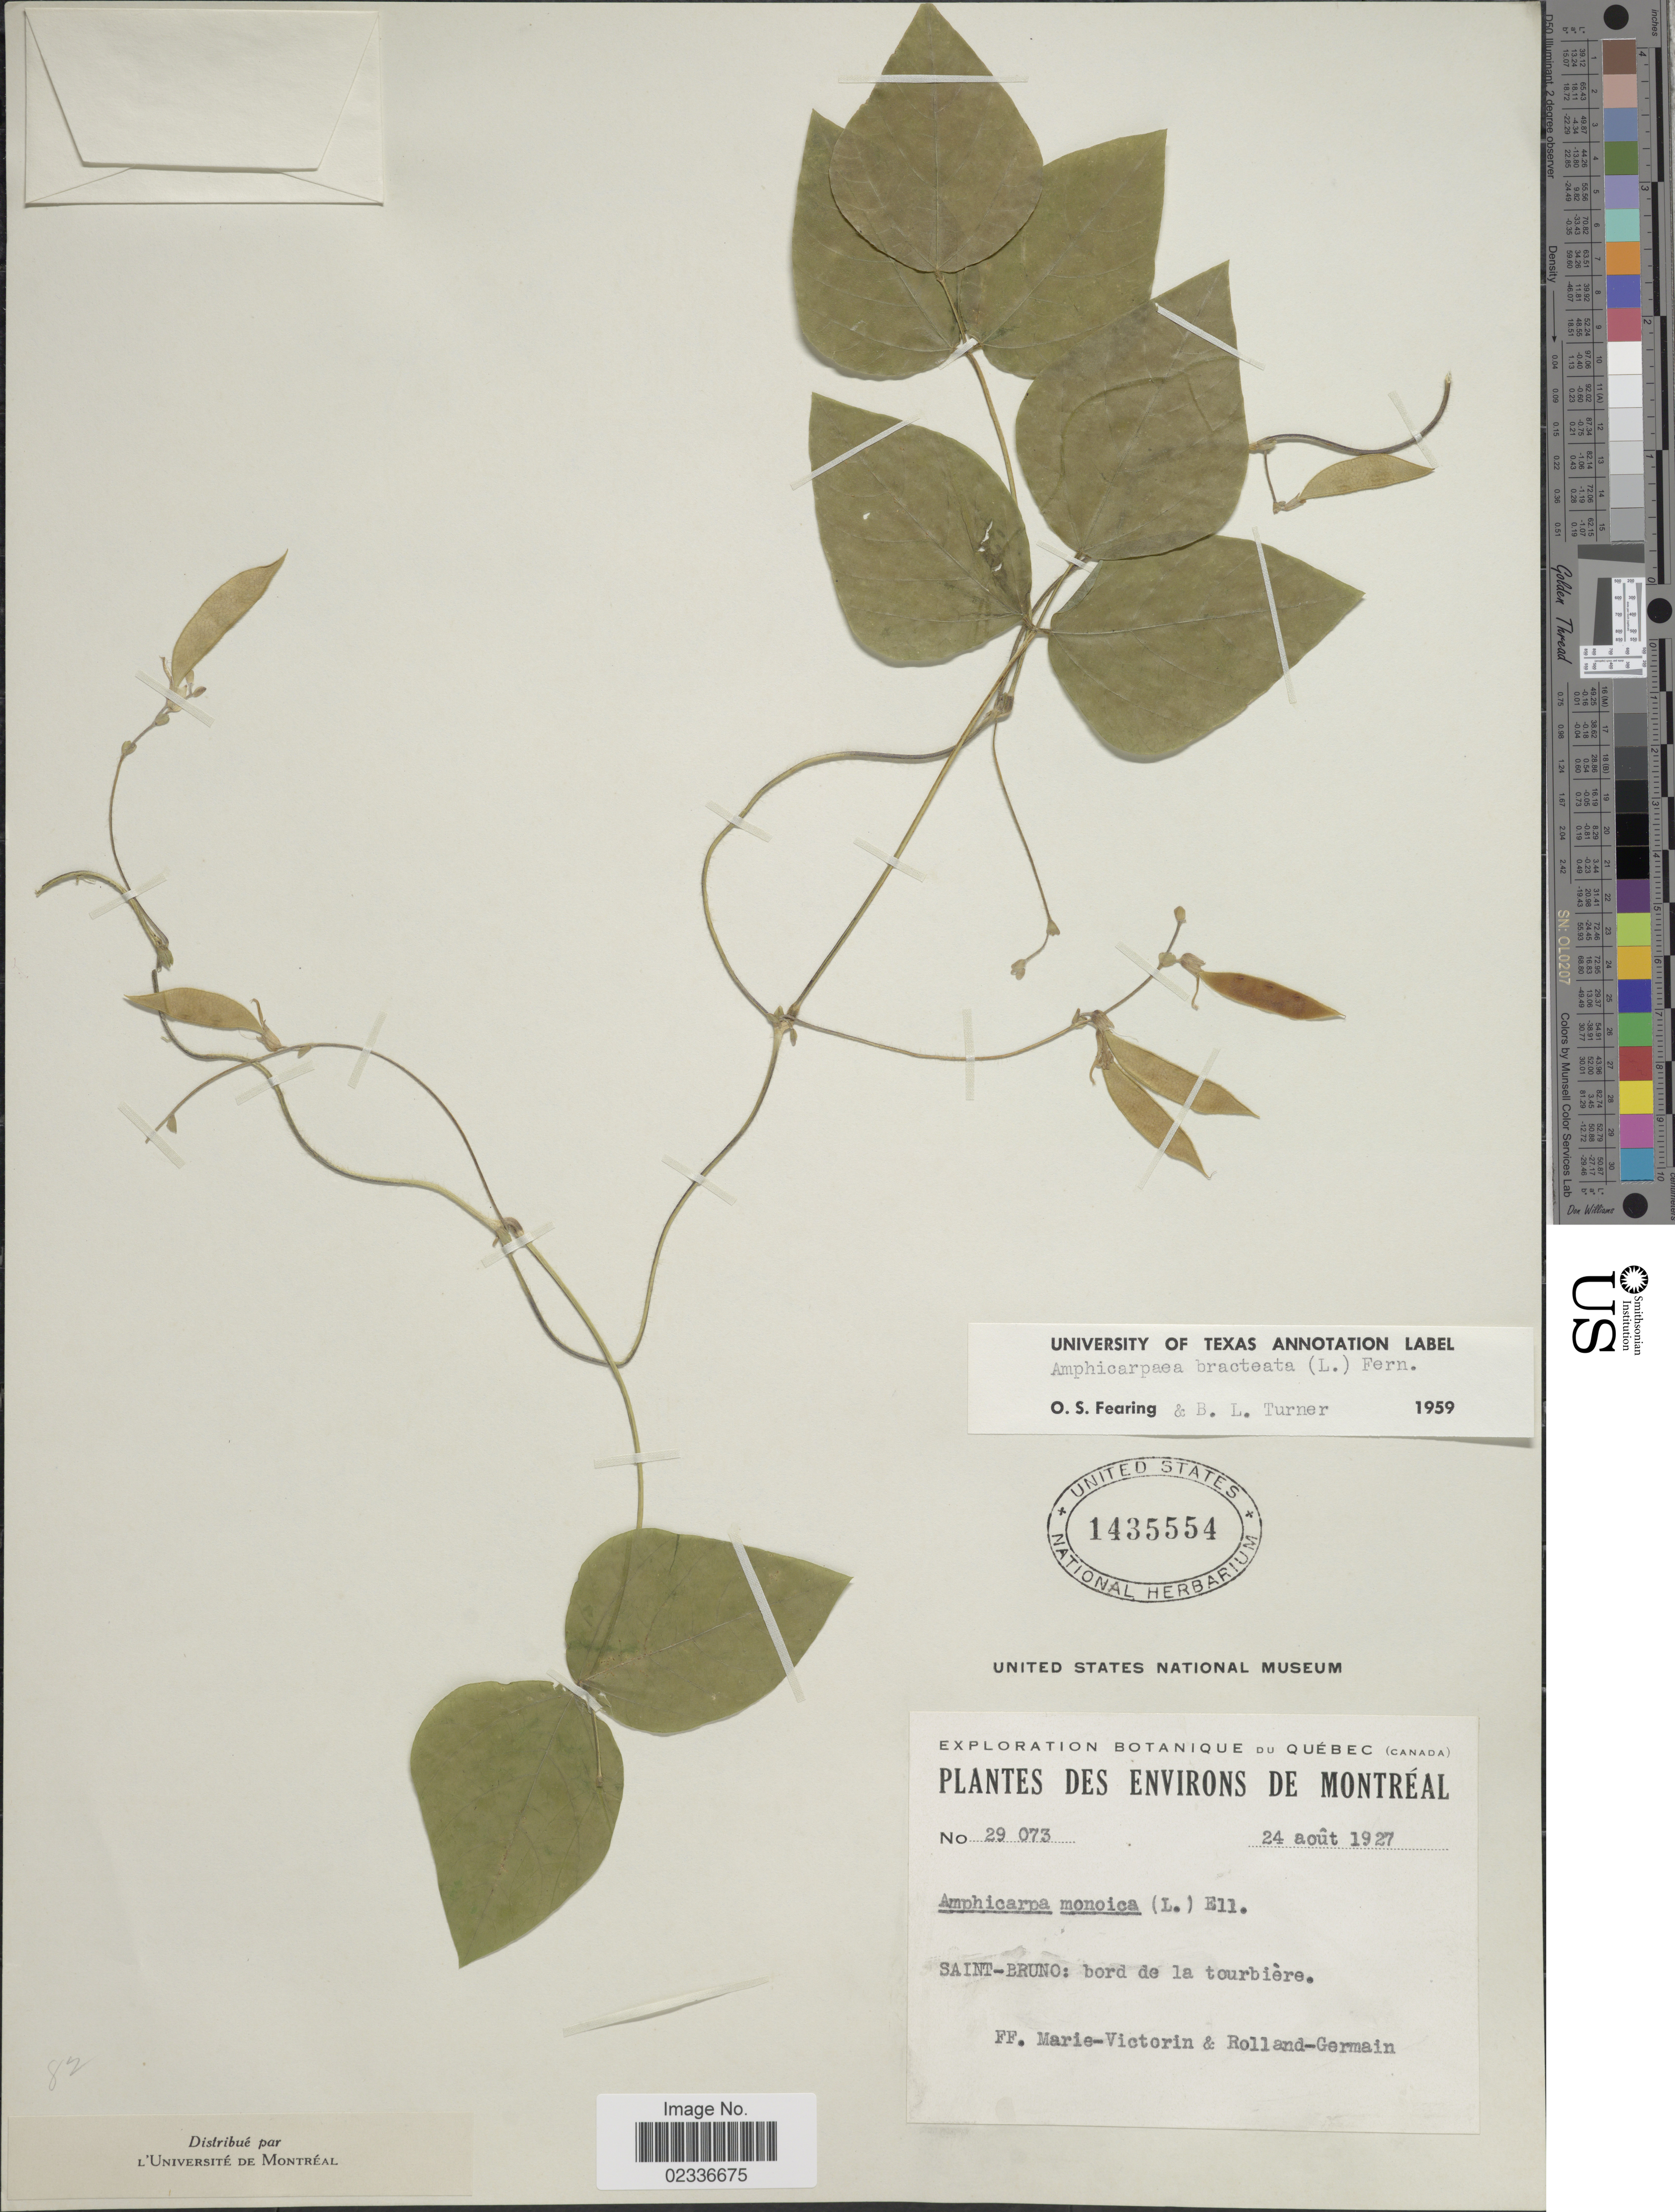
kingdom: Plantae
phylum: Tracheophyta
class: Magnoliopsida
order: Fabales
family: Fabaceae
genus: Amphicarpaea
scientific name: Amphicarpaea bracteata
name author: (L.) Fernald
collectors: F. Marie-Victorin & Rolland-Germain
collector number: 29073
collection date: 1927-08-24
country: Canada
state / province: Quebec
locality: Des Environs de Montreal, Saint-Bruno: bord de la tourbiere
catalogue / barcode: US 1435554